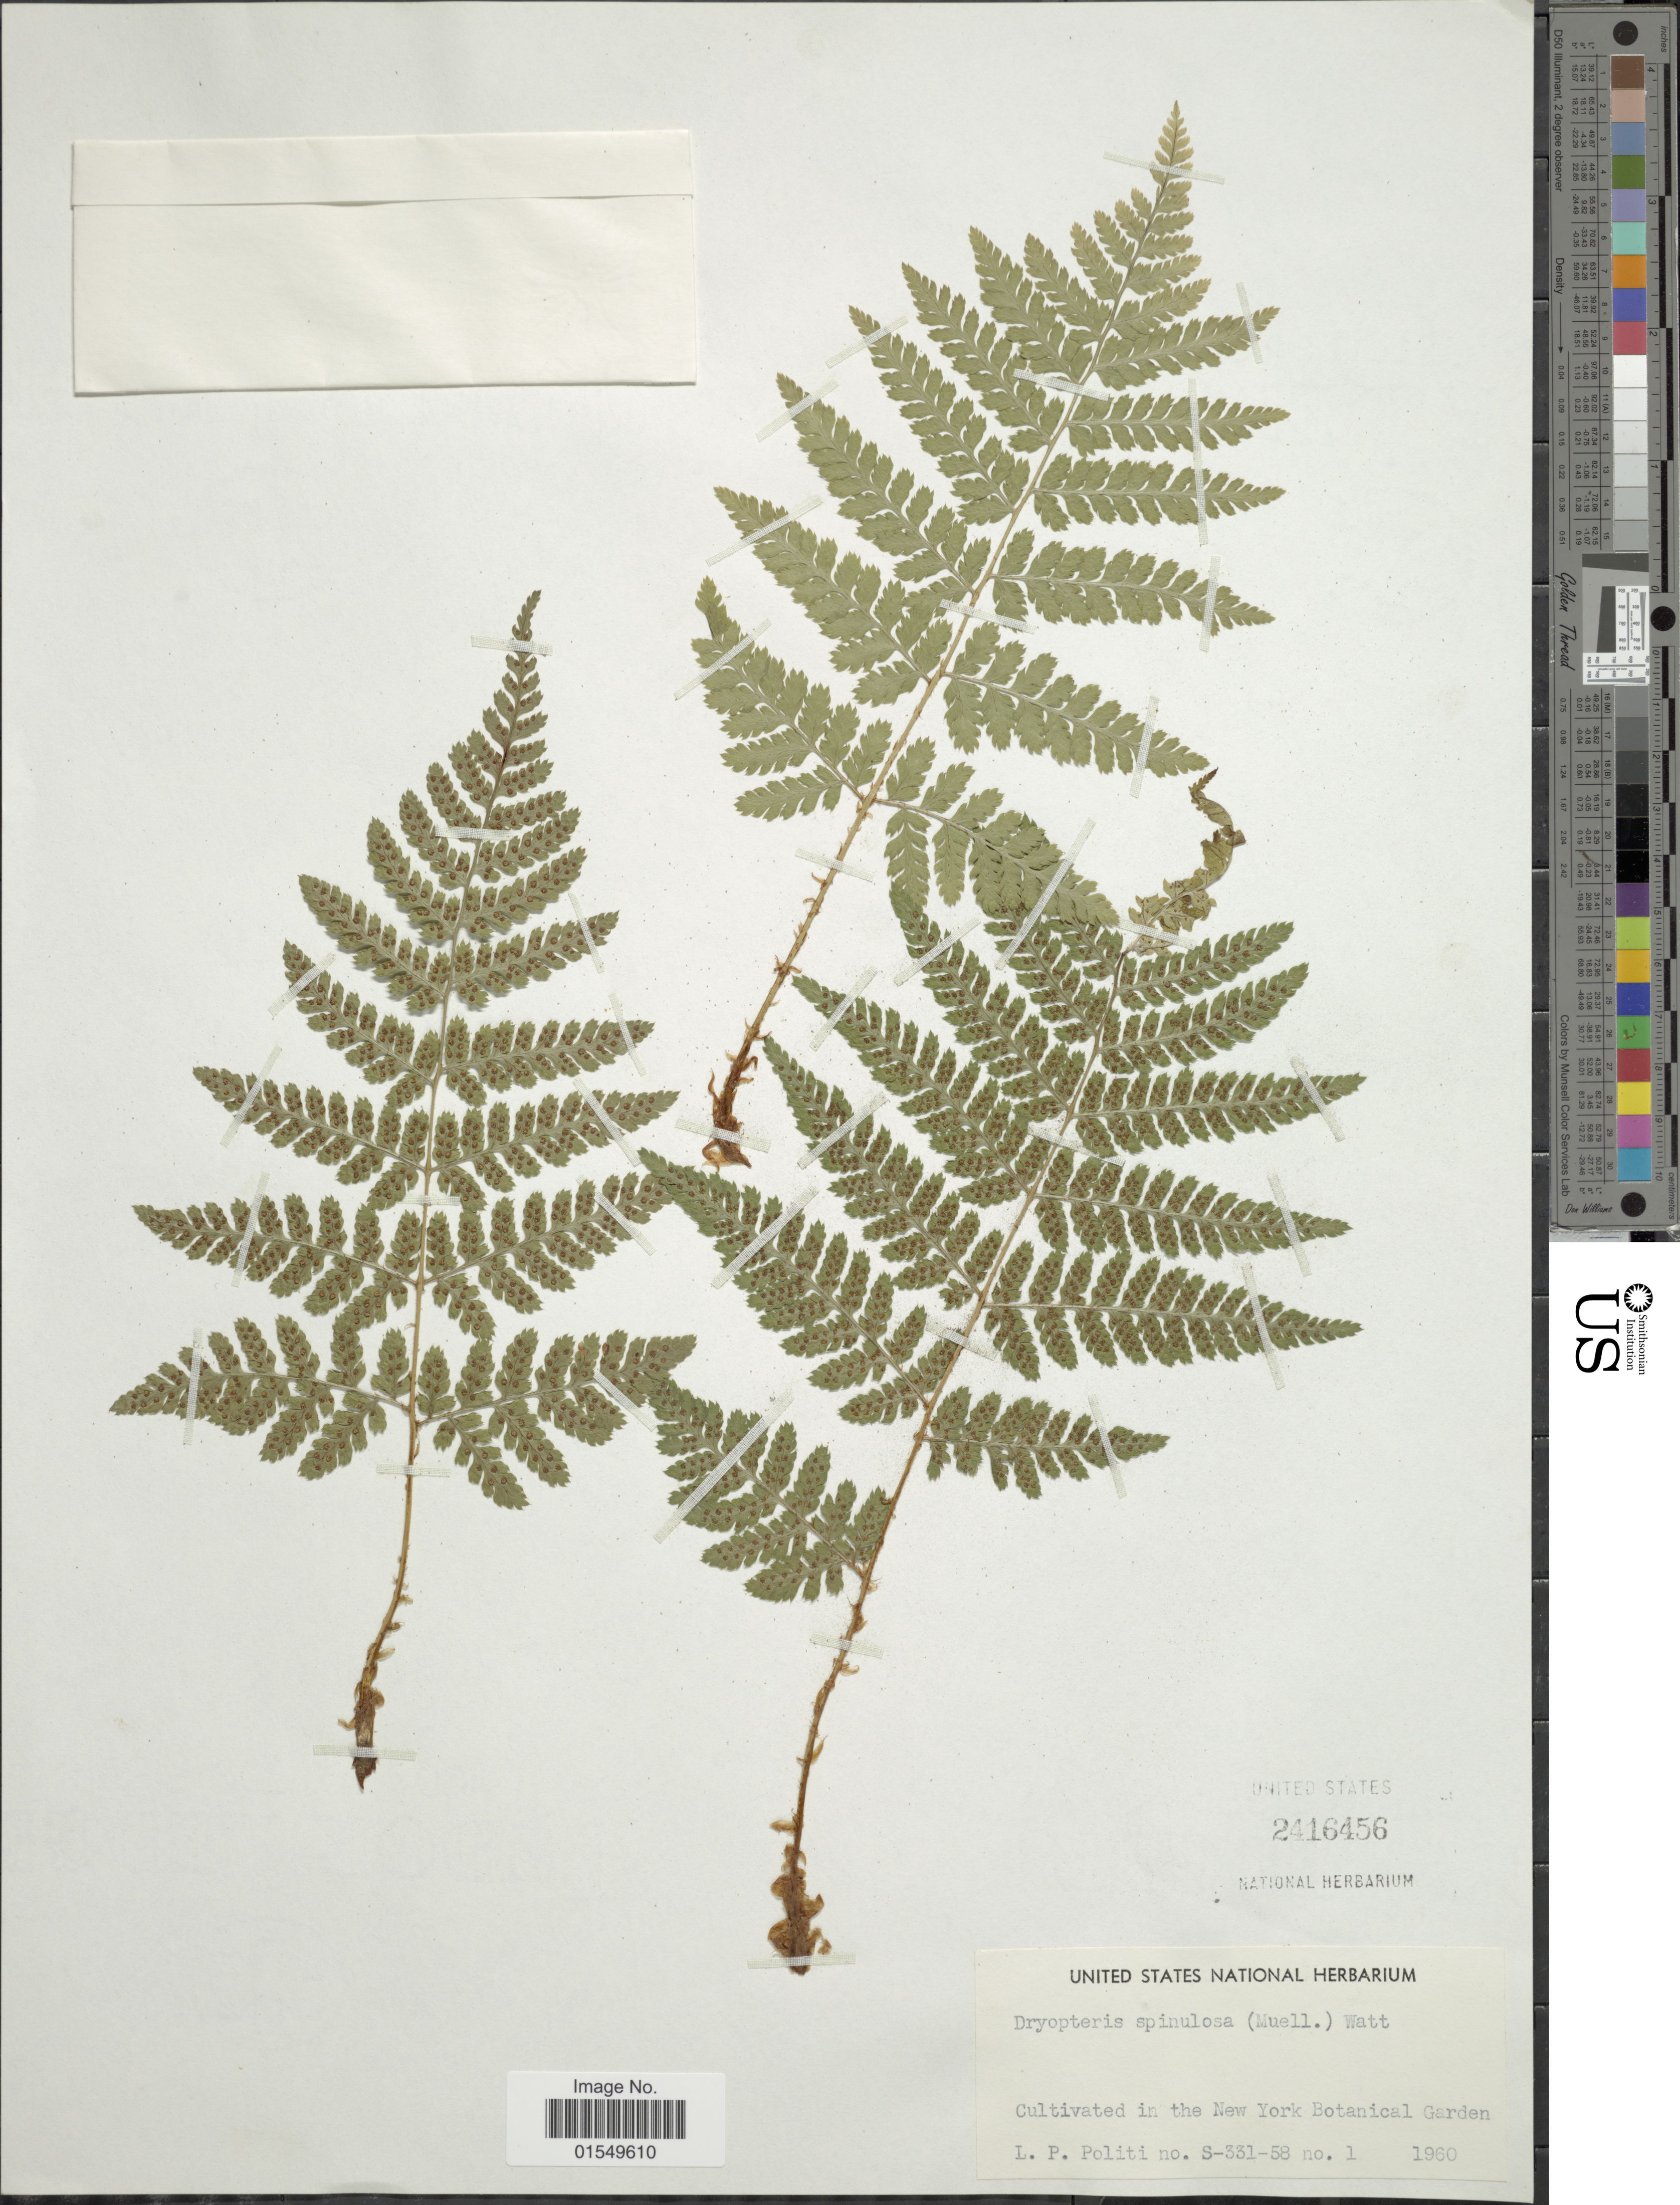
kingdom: Plantae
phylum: Tracheophyta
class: Polypodiopsida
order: Polypodiales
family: Dryopteridaceae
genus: Dryopteris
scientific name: Dryopteris carthusiana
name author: (Villars) H.P. Fuchs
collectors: L. Politi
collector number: S-331-58/1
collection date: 1960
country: United States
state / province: New York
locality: New York Botanical Garden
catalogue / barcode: US 2416456